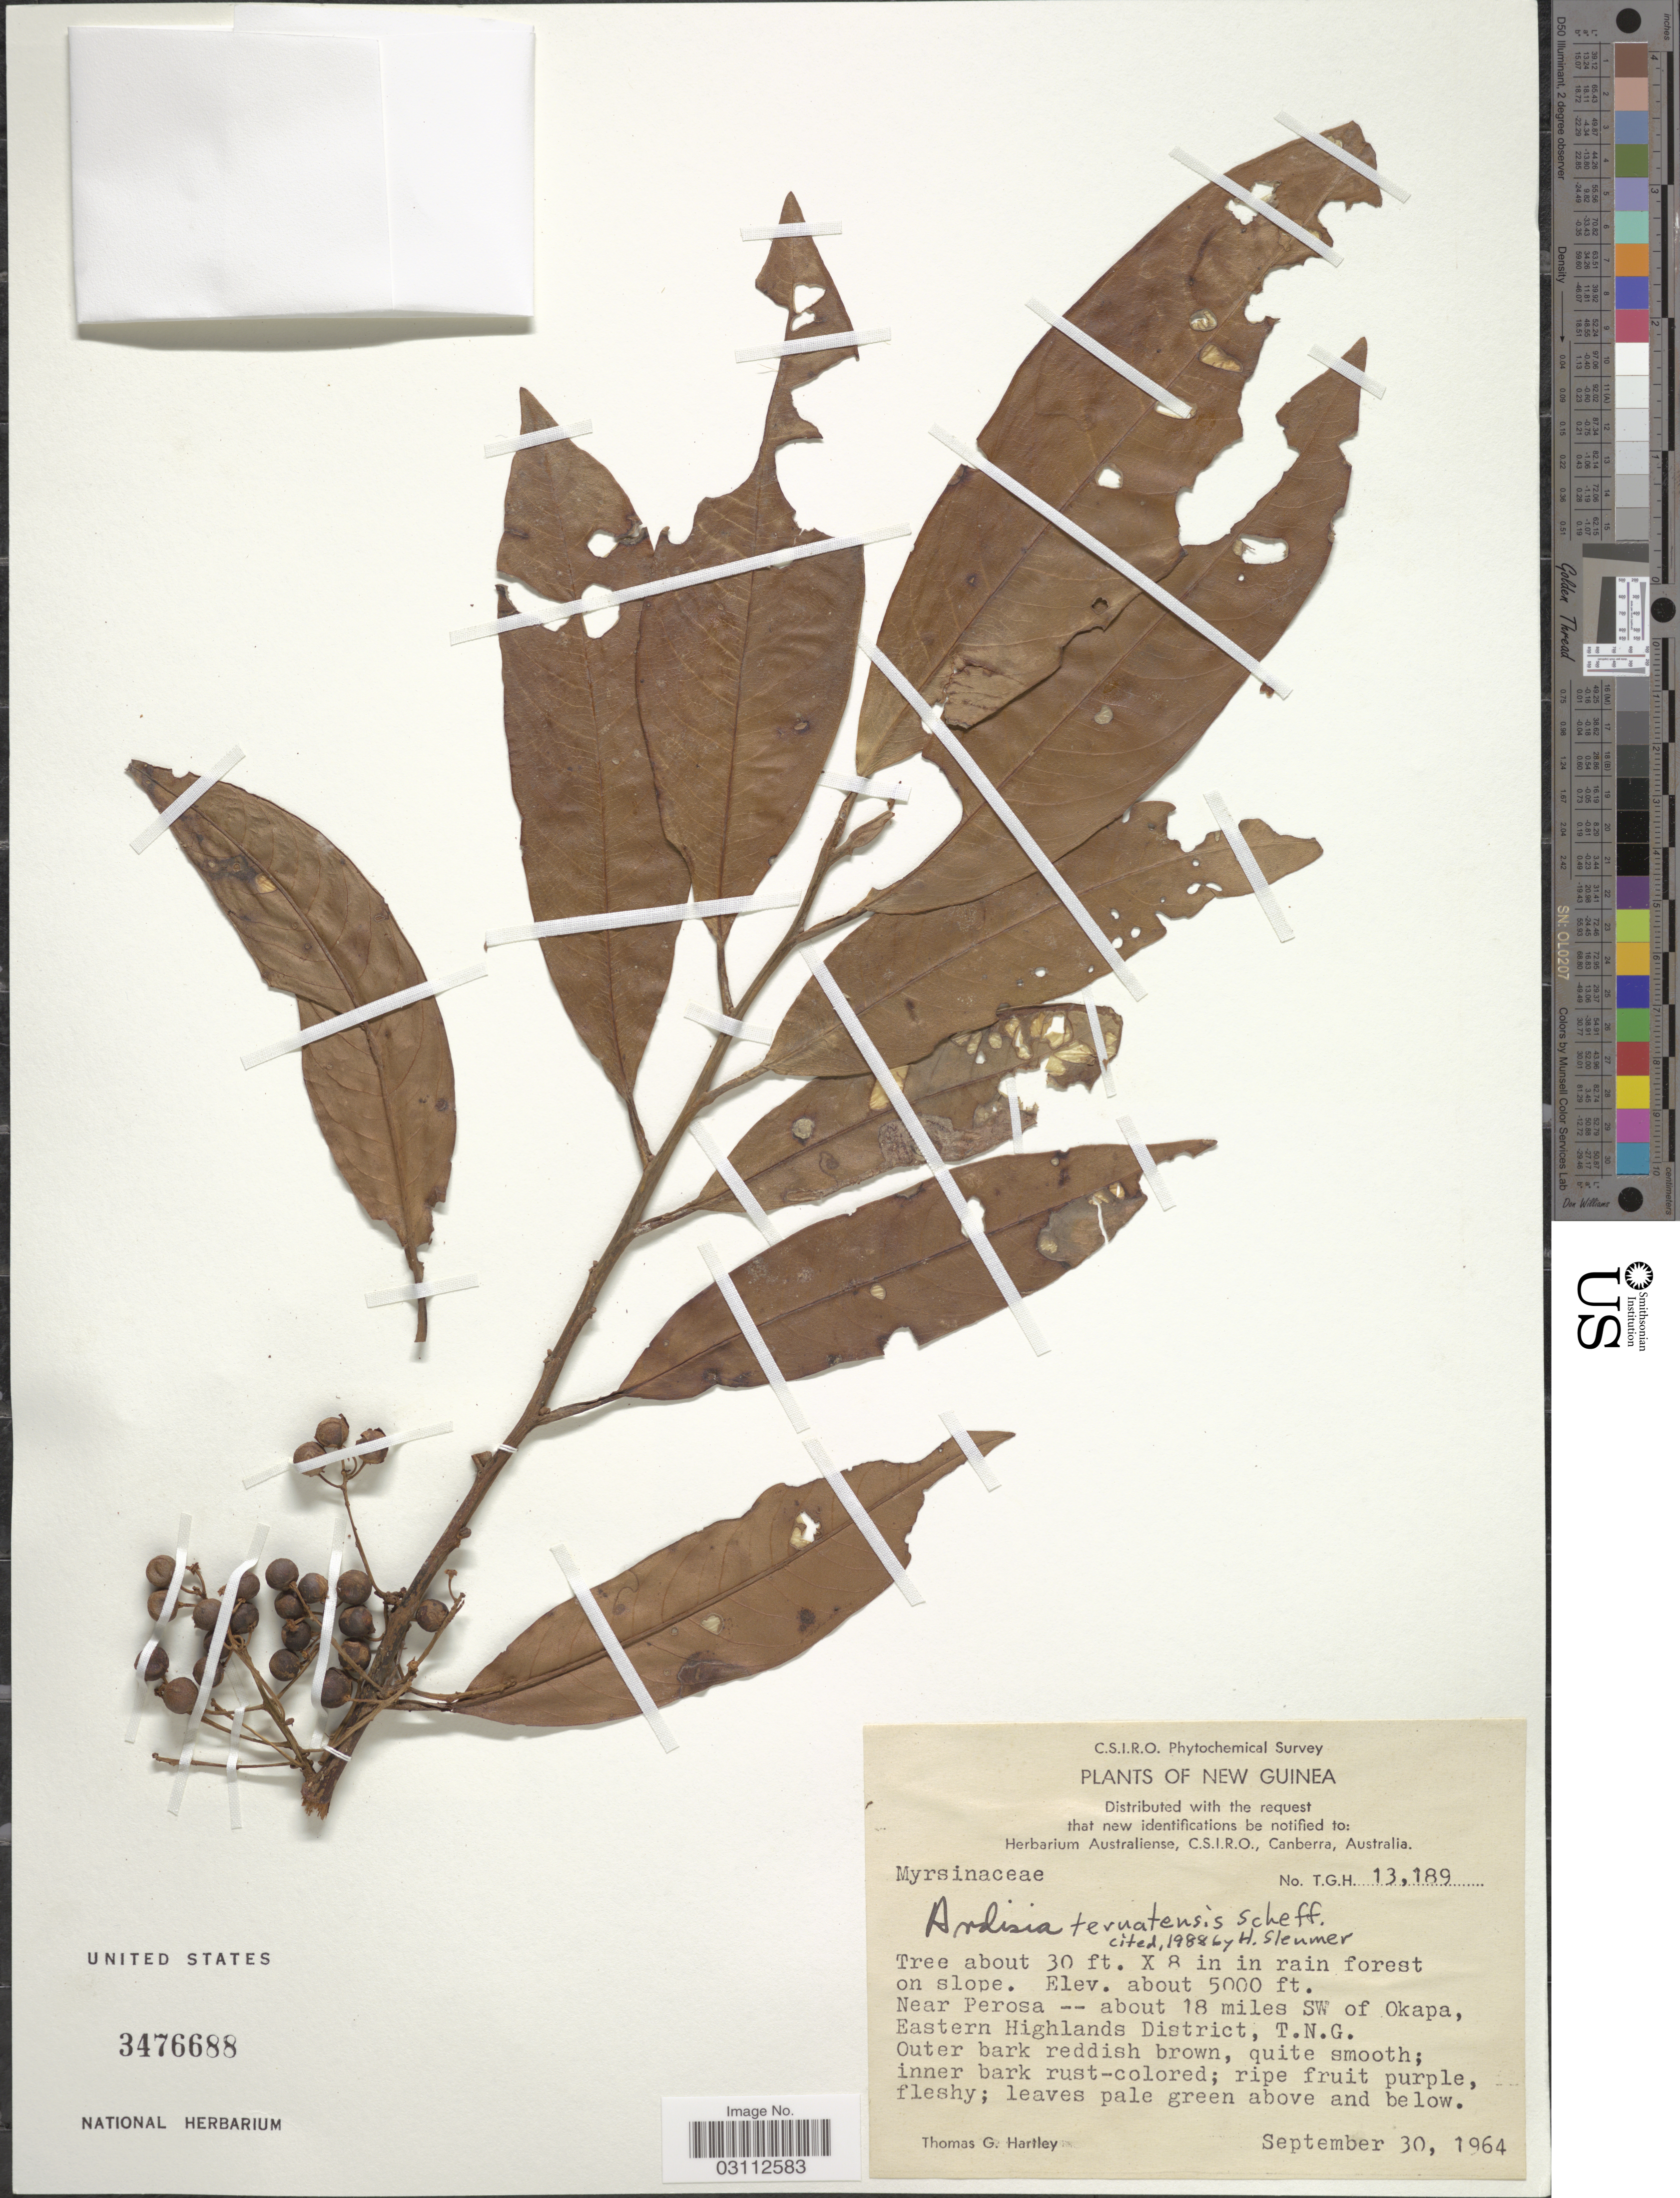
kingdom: Plantae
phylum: Tracheophyta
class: Magnoliopsida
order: Ericales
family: Primulaceae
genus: Ardisia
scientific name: Ardisia ternatensis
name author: Scheff.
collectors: T. G. Hartley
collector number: TGH13189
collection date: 1964-09-30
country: Papua New Guinea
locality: New Guinea, Near Perosa -- about 18 miles SW of Okapa, Eastern Highlands District, T.N.G.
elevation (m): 1524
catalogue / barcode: US 3476688